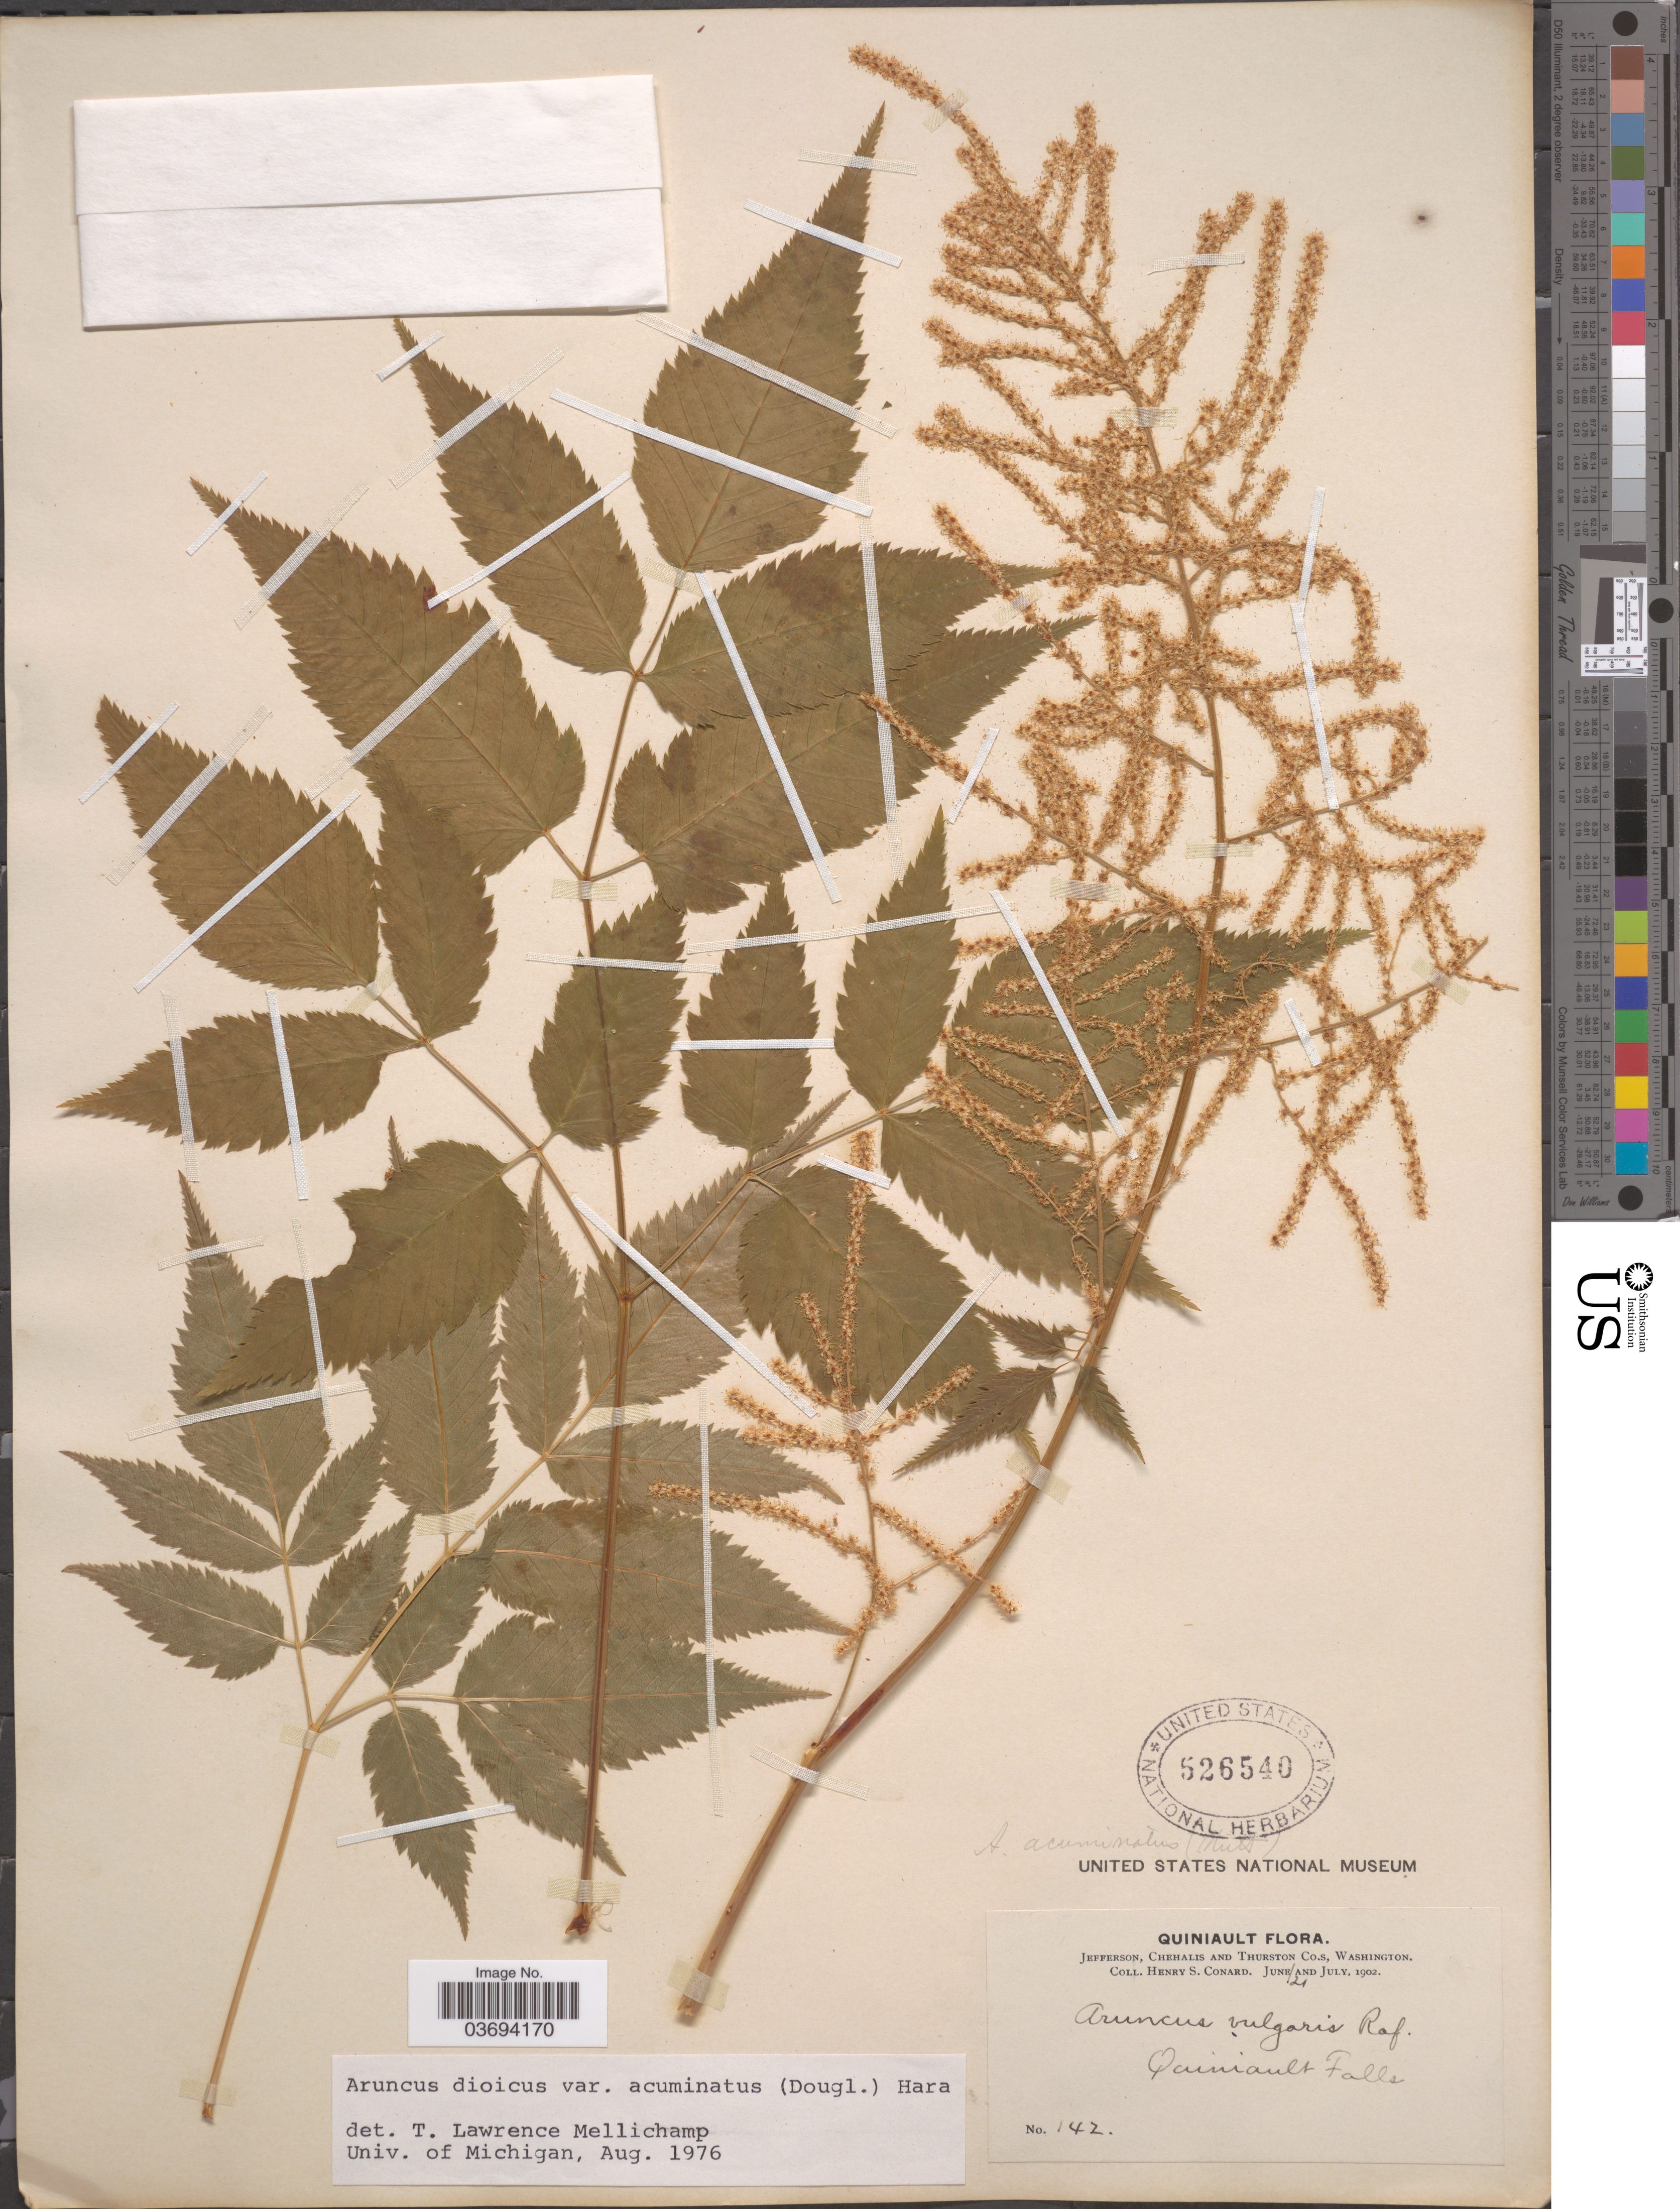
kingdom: Plantae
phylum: Tracheophyta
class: Magnoliopsida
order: Rosales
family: Rosaceae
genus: Aruncus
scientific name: Aruncus dioicus var. acuminatus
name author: (Rydb.) H. Hara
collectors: H. S. Conard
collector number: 142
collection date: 1902-06-21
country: United States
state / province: Washington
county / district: Thurston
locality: Quiniault. Jefferson, Chehalis and Thurston Co.s. Quiniault Falls.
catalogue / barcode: US 526540